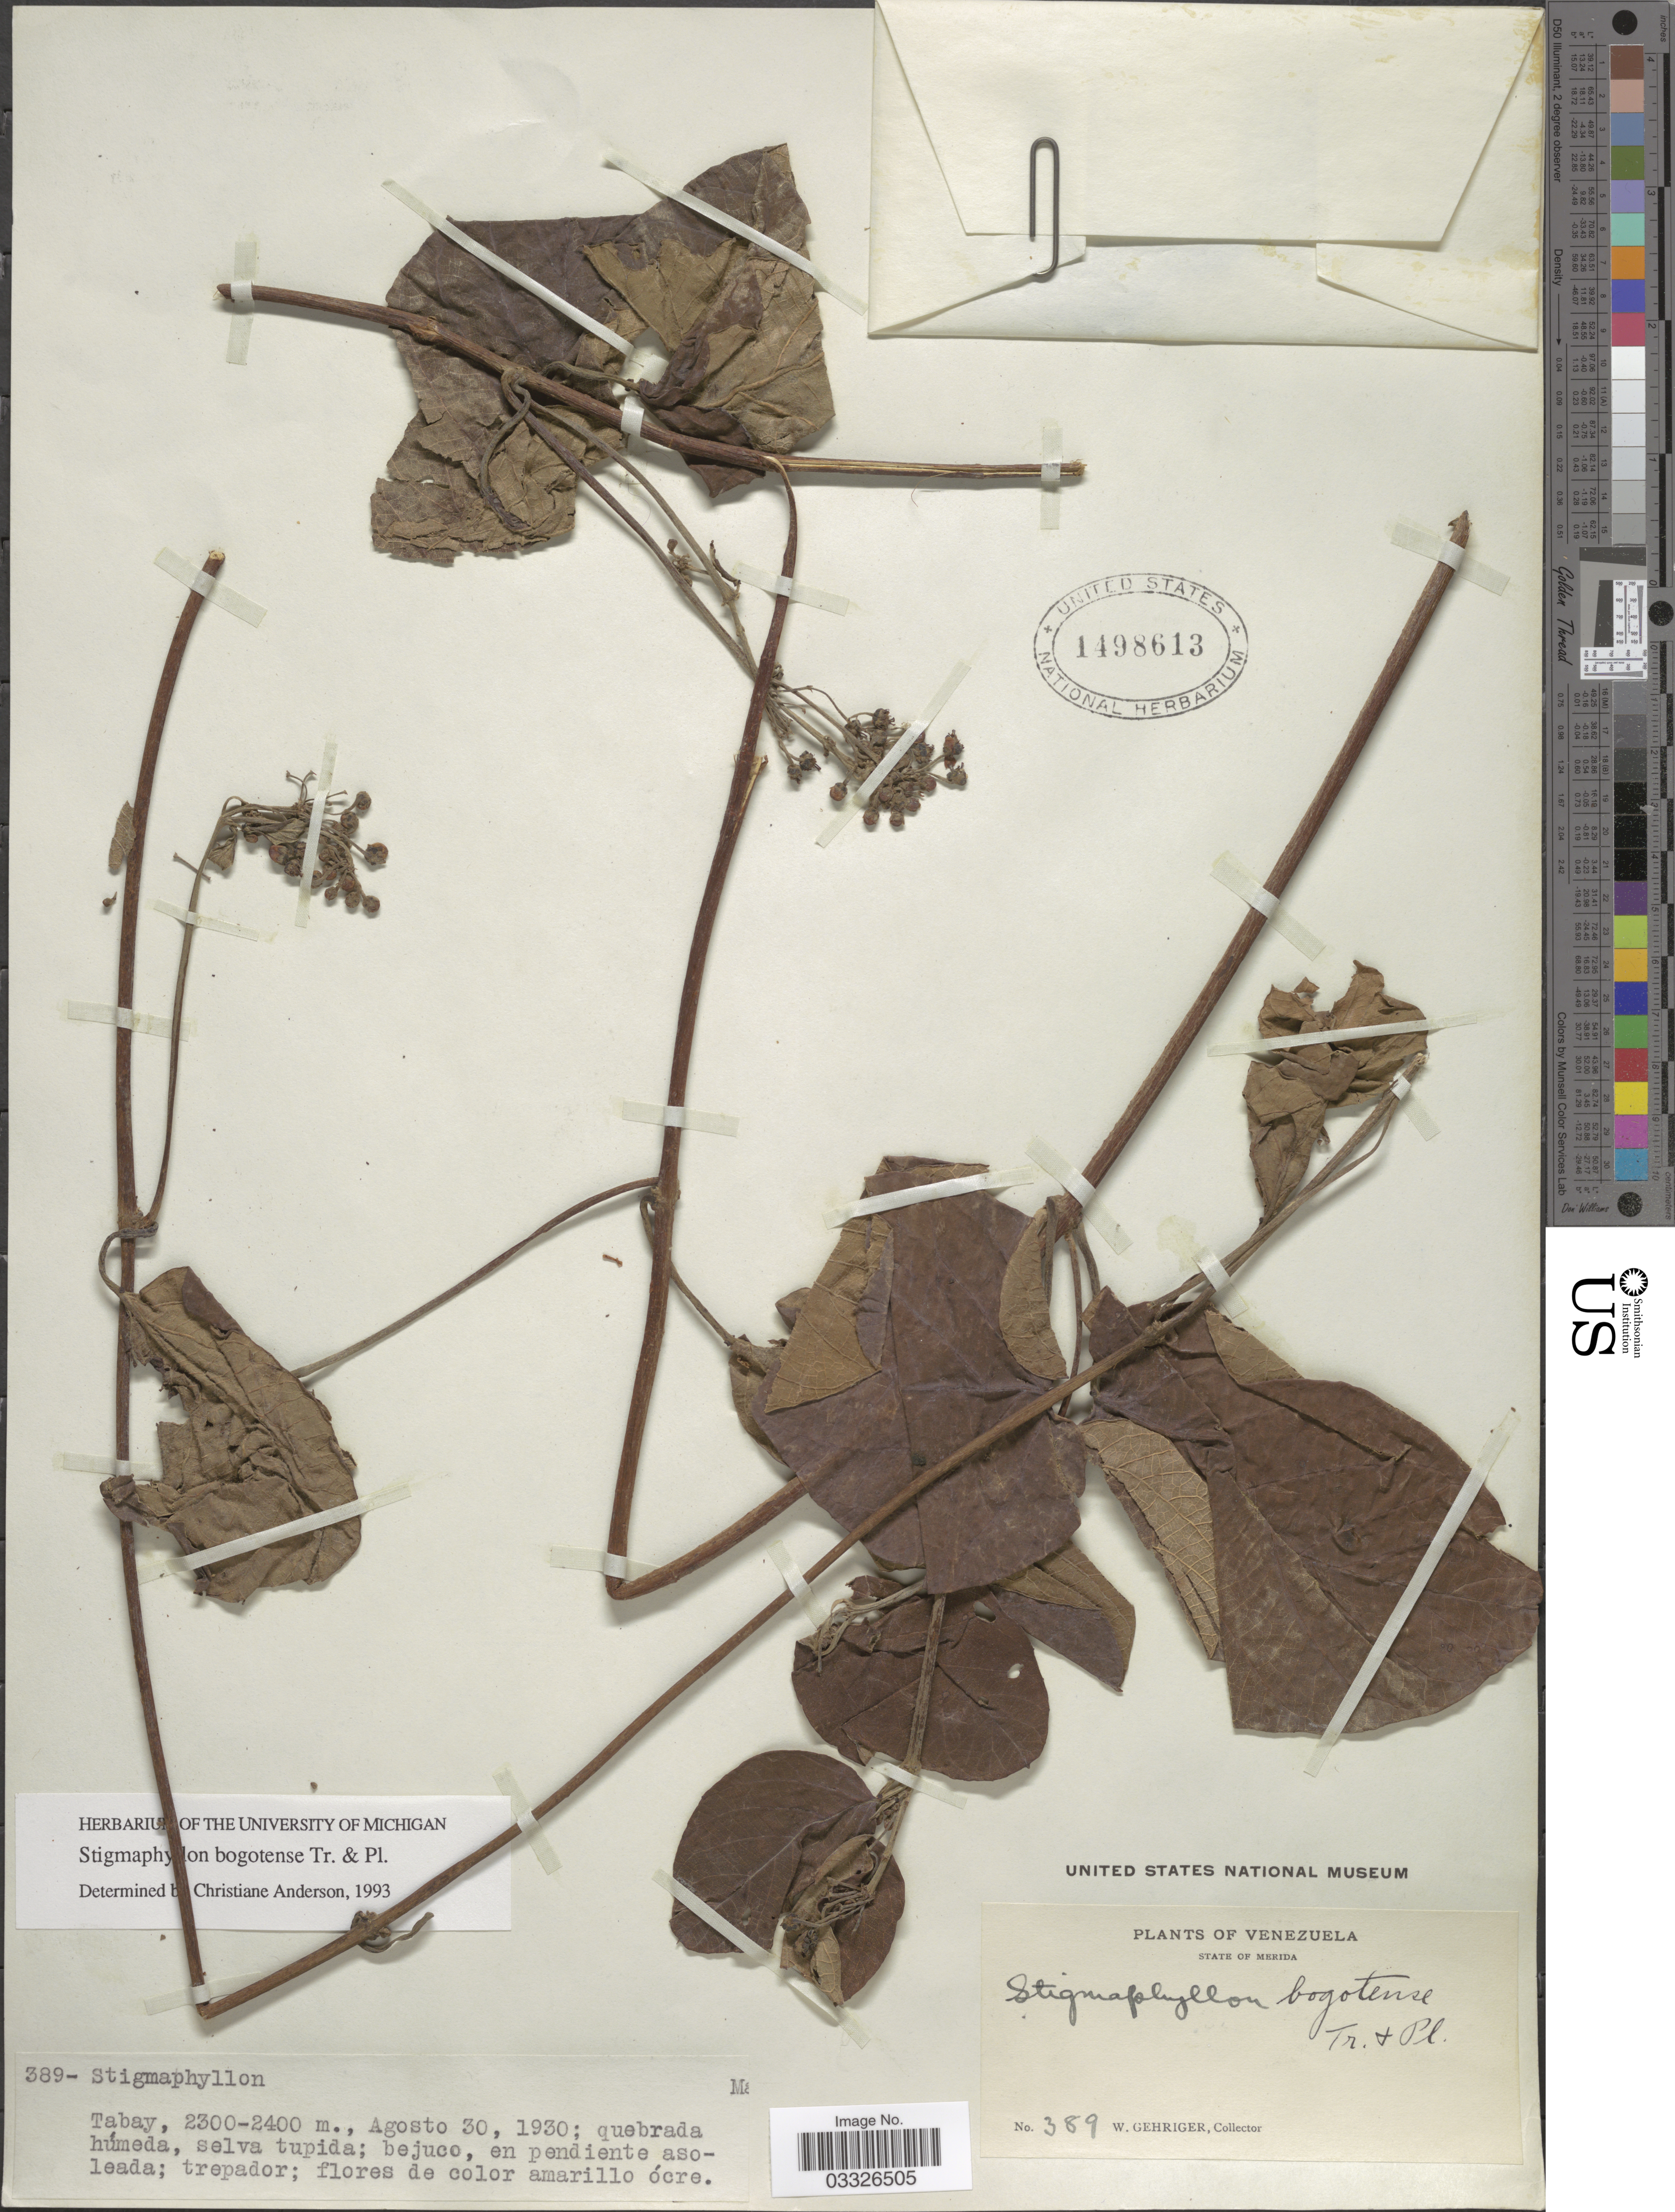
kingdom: Plantae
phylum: Tracheophyta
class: Magnoliopsida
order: Malpighiales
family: Malpighiaceae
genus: Stigmaphyllon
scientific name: Stigmaphyllon bogotense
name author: Triana & Planch.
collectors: W. Gehriger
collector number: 389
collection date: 1930-08-30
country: Venezuela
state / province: Mérida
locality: Tabay.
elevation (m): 2300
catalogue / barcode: US 1498613